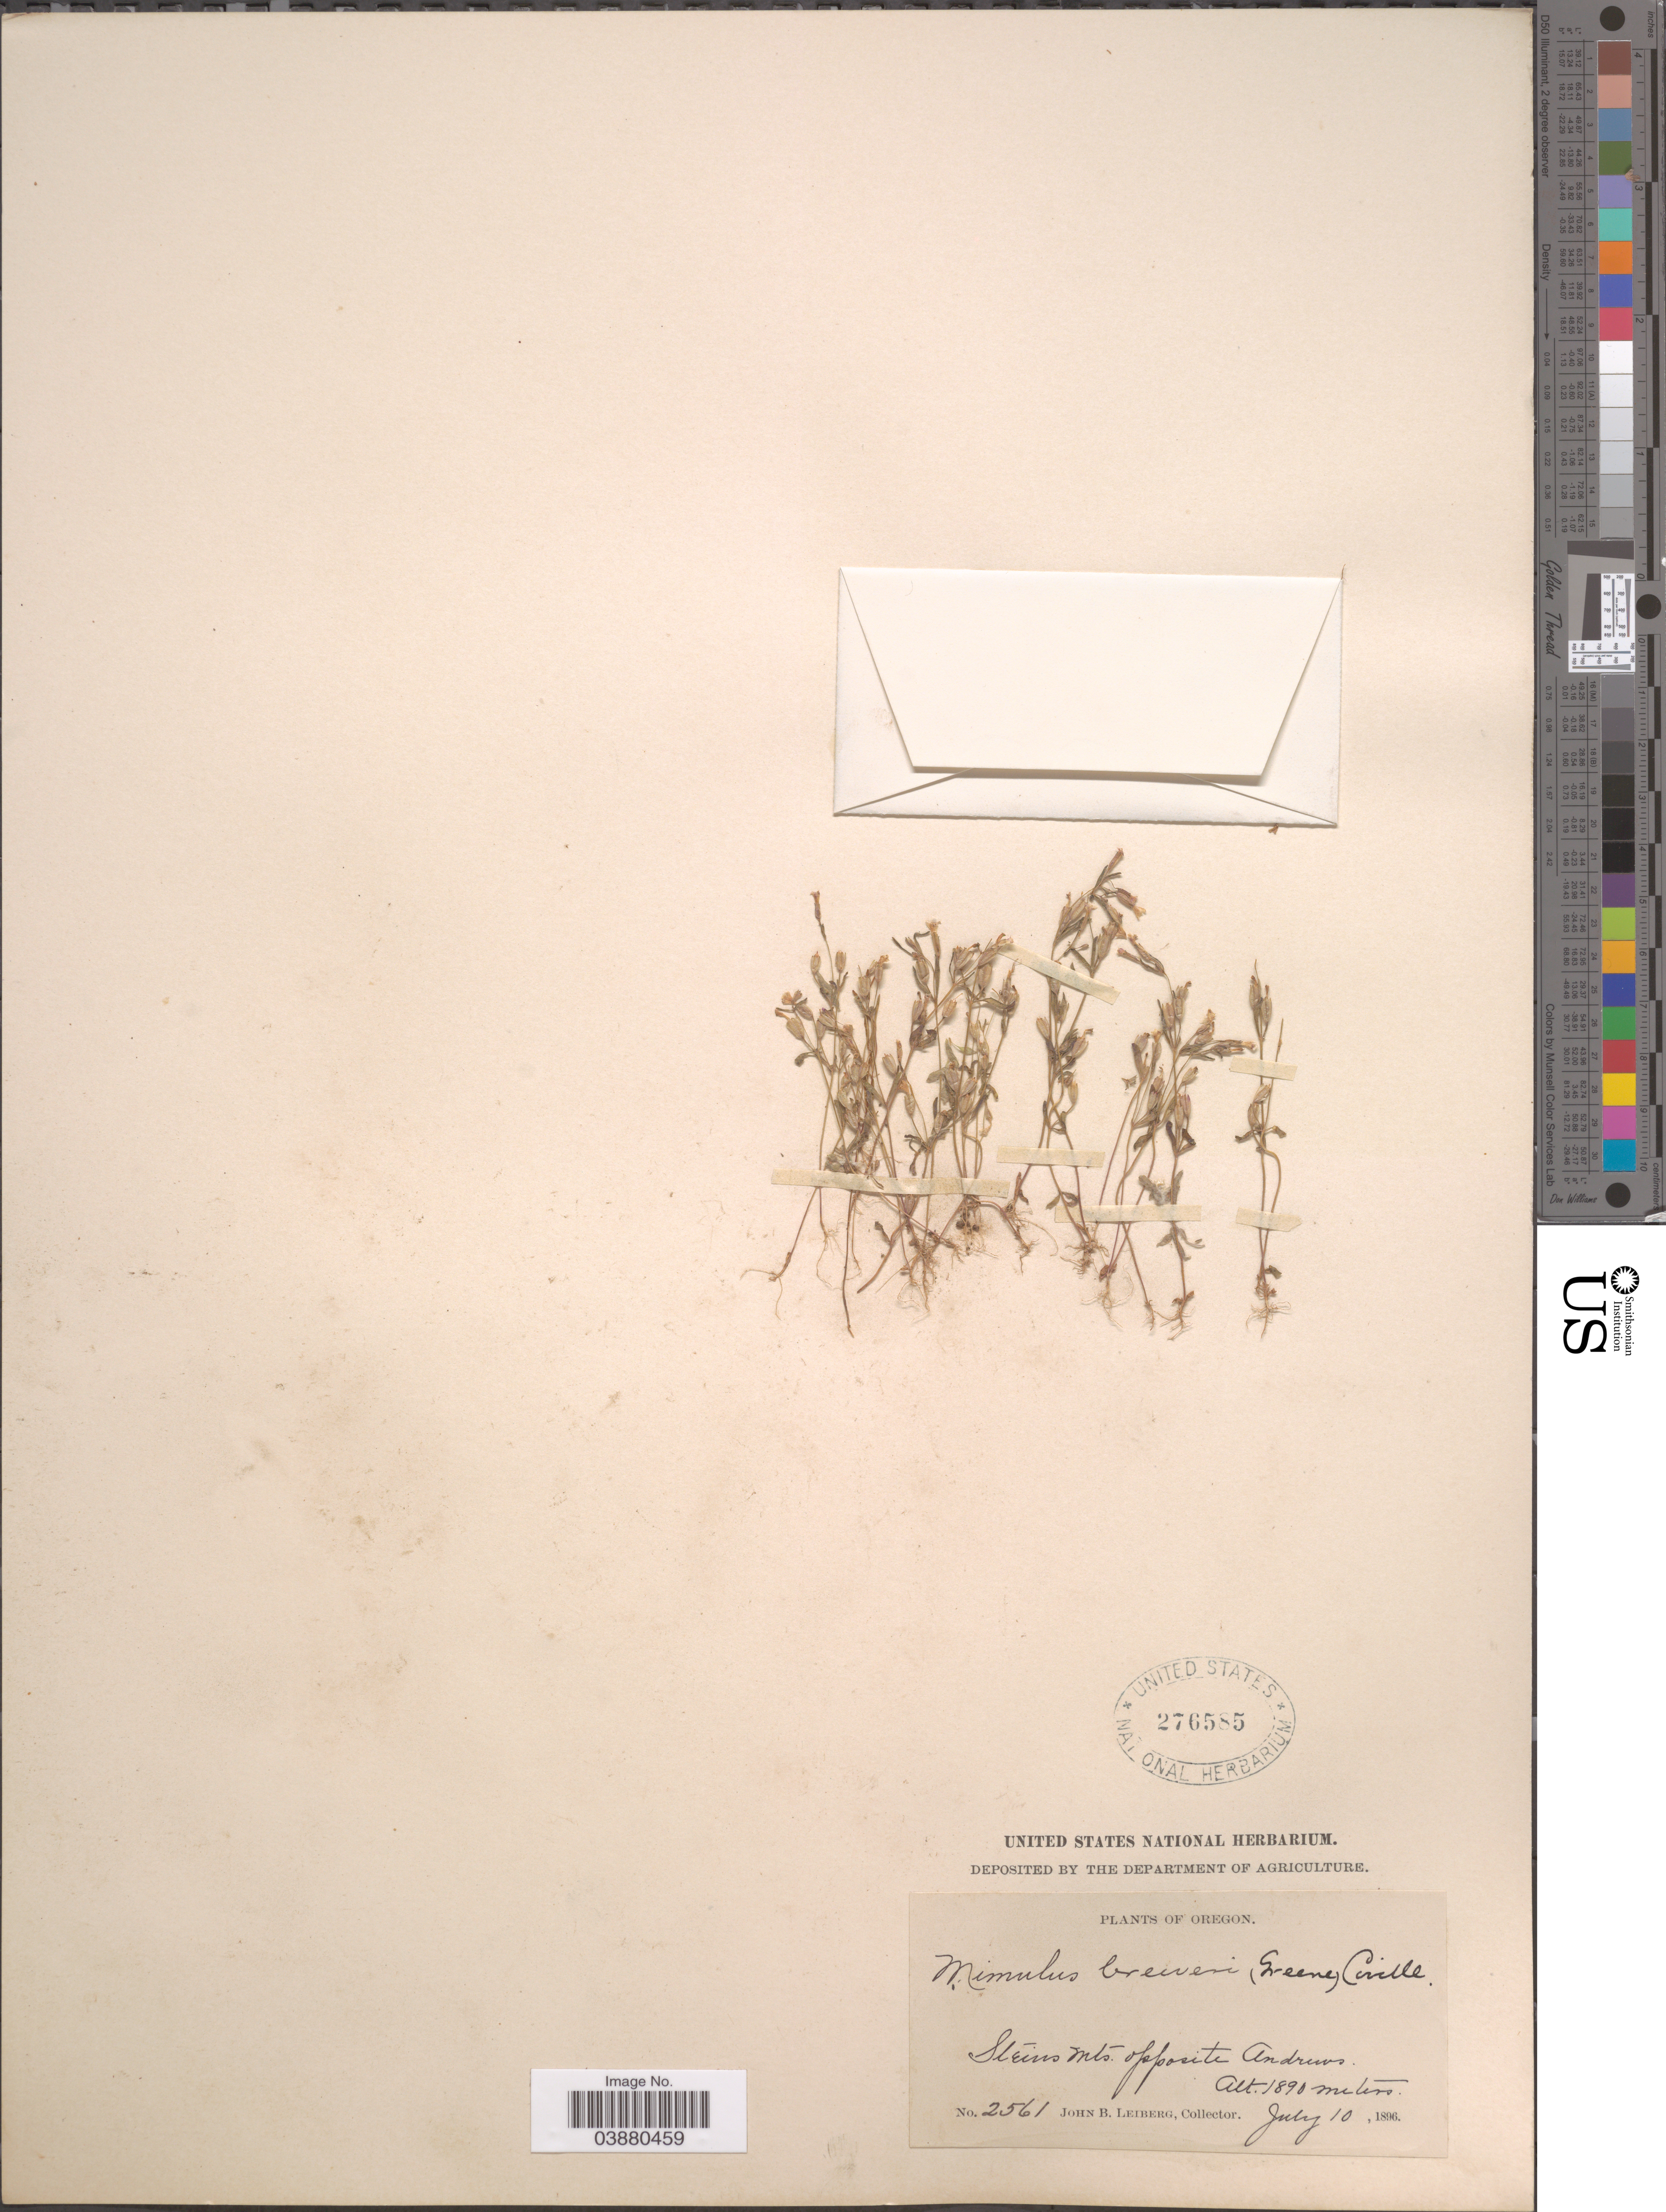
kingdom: Plantae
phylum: Tracheophyta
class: Magnoliopsida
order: Lamiales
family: Phrymaceae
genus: Mimulus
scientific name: Mimulus breweri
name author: (Greene) Coville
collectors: J. B. Leiberg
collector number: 2561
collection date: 1896-07-10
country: United States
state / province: Oregon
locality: Steins Mts. opposite Andrews.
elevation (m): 1890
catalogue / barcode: US 276585